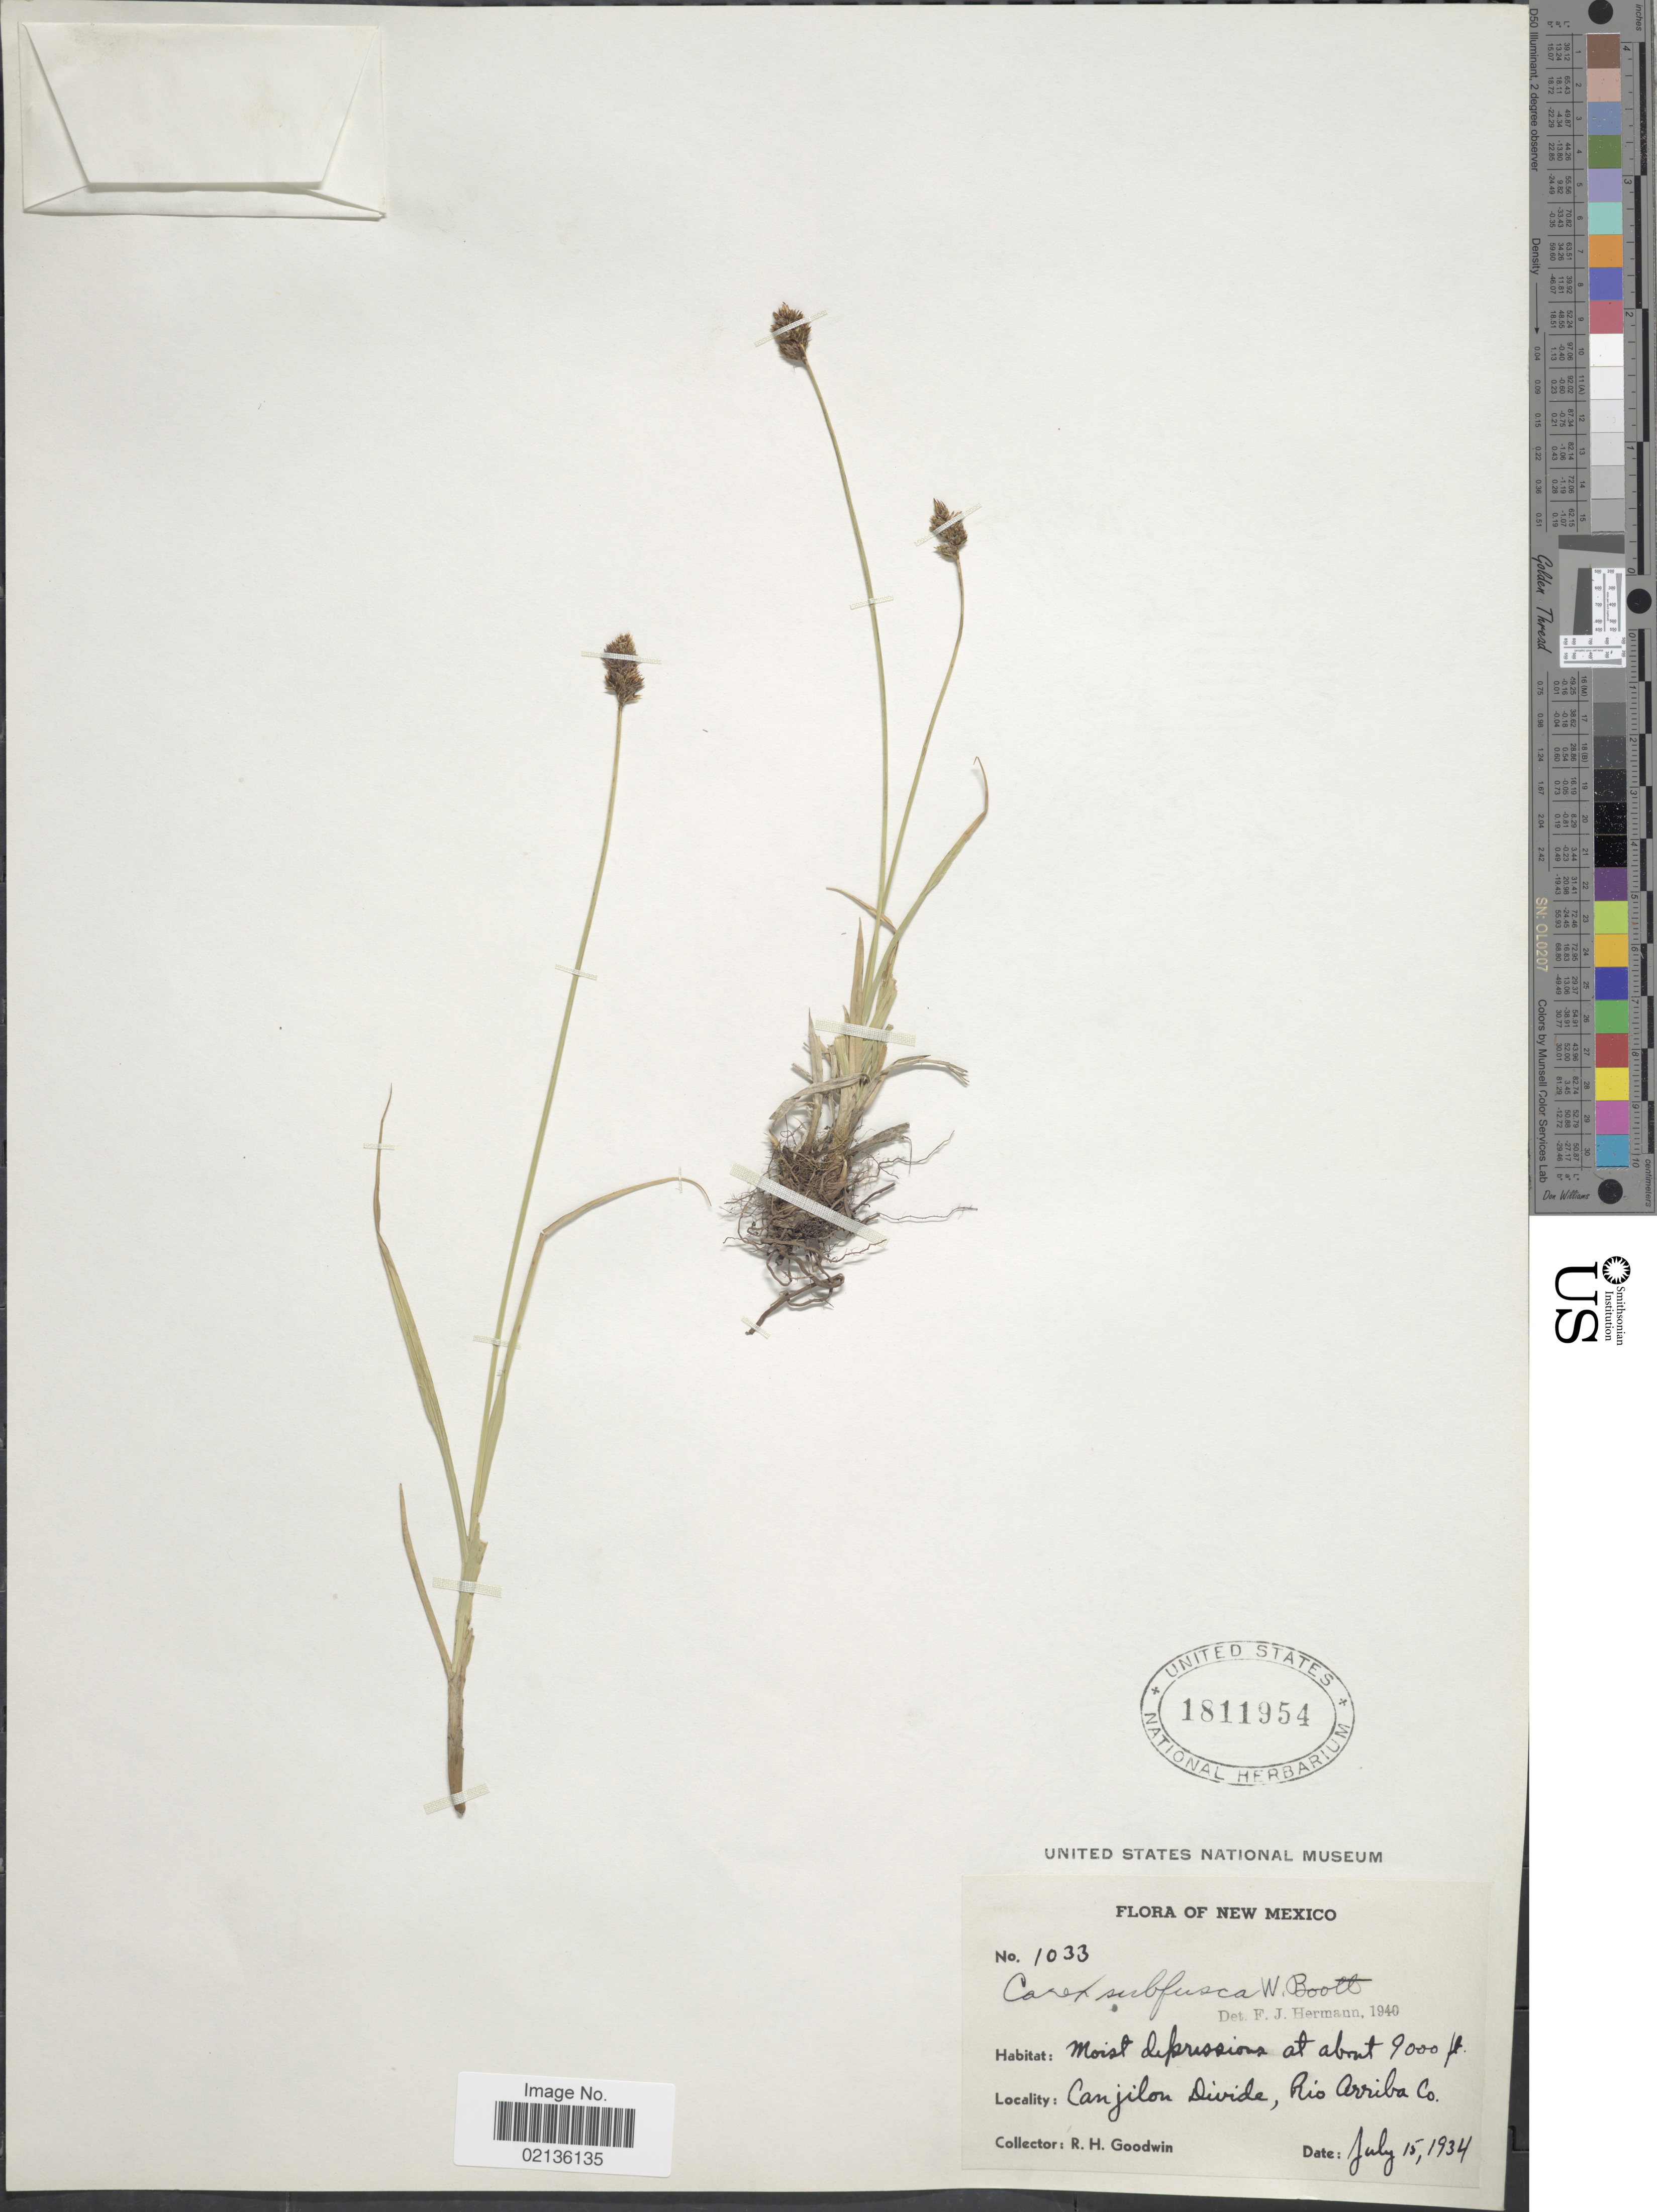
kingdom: Plantae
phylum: Tracheophyta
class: Liliopsida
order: Poales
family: Cyperaceae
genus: Carex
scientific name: Carex subfusca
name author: W. Boott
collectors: R. Goodwin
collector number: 1033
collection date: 1934-07-15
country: United States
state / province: New Mexico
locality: Canjilon Divide, Rio Arriba Co.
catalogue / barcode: US 1811954